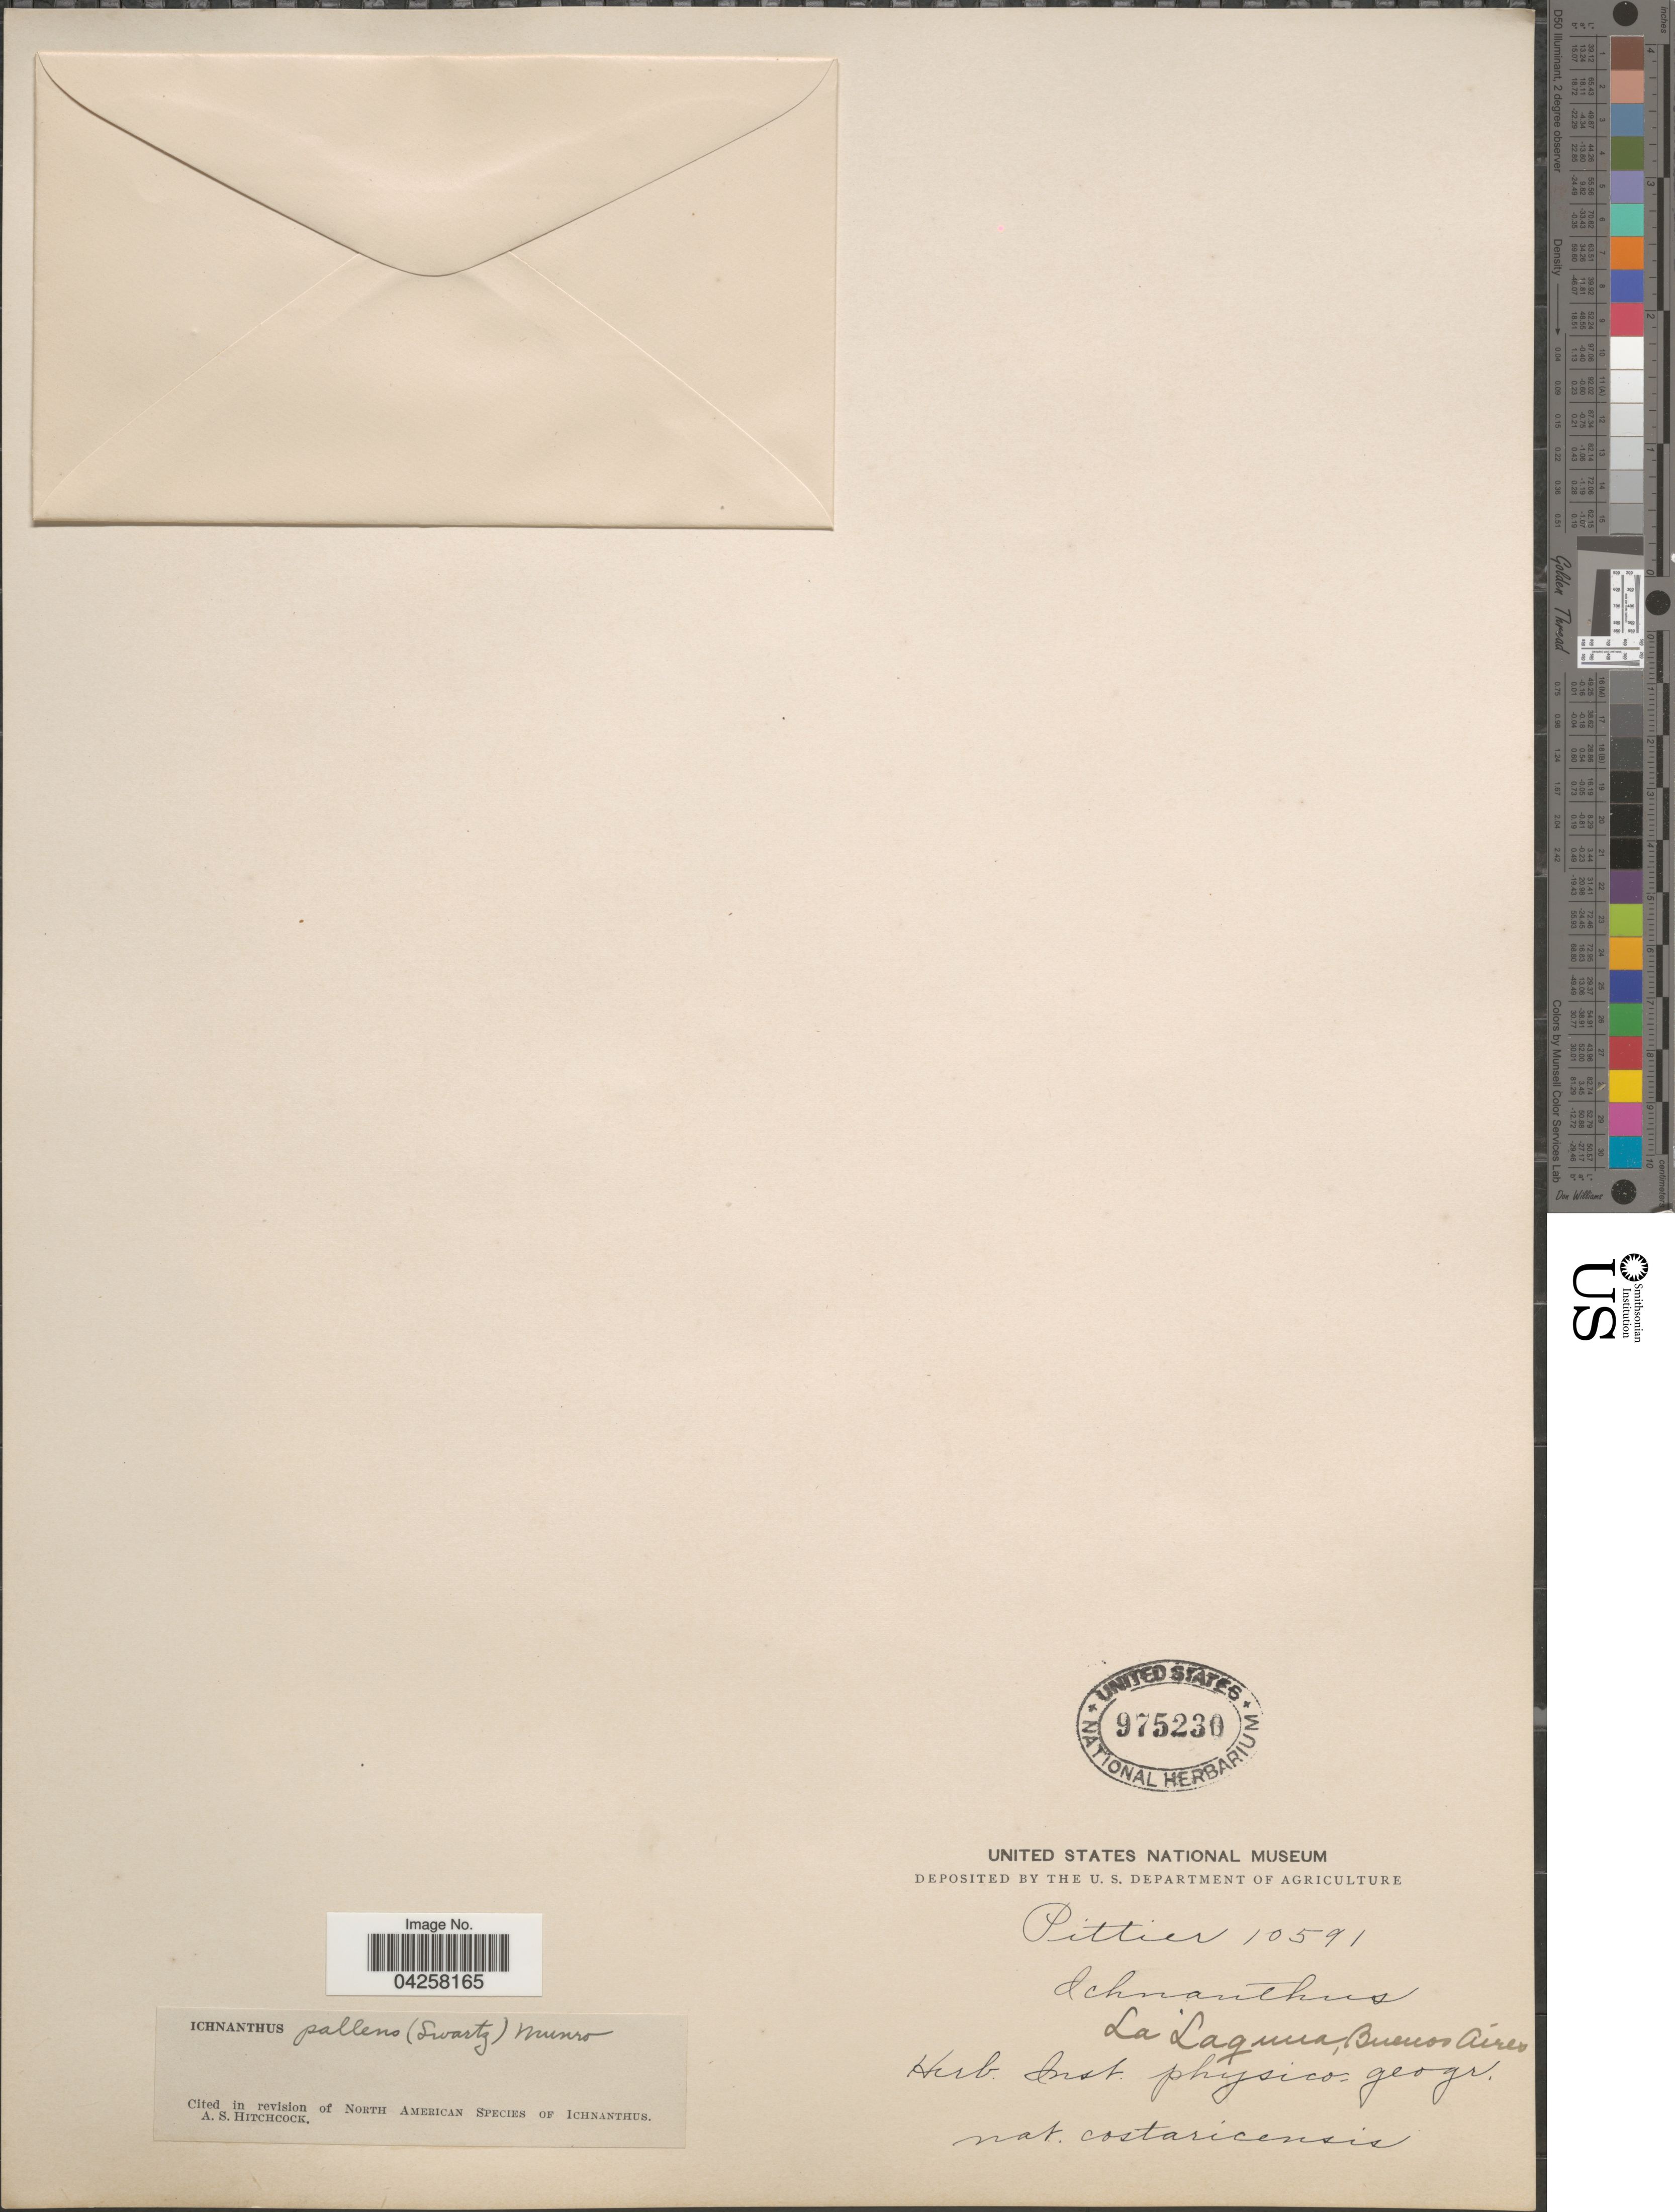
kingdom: Plantae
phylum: Tracheophyta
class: Liliopsida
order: Poales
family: Poaceae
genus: Ichnanthus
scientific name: Ichnanthus pallens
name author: (Sw.) Munro ex Benth.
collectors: Pittier, --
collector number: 10591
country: Costa Rica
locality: La Laguna Buenos Aires.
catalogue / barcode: US 975230